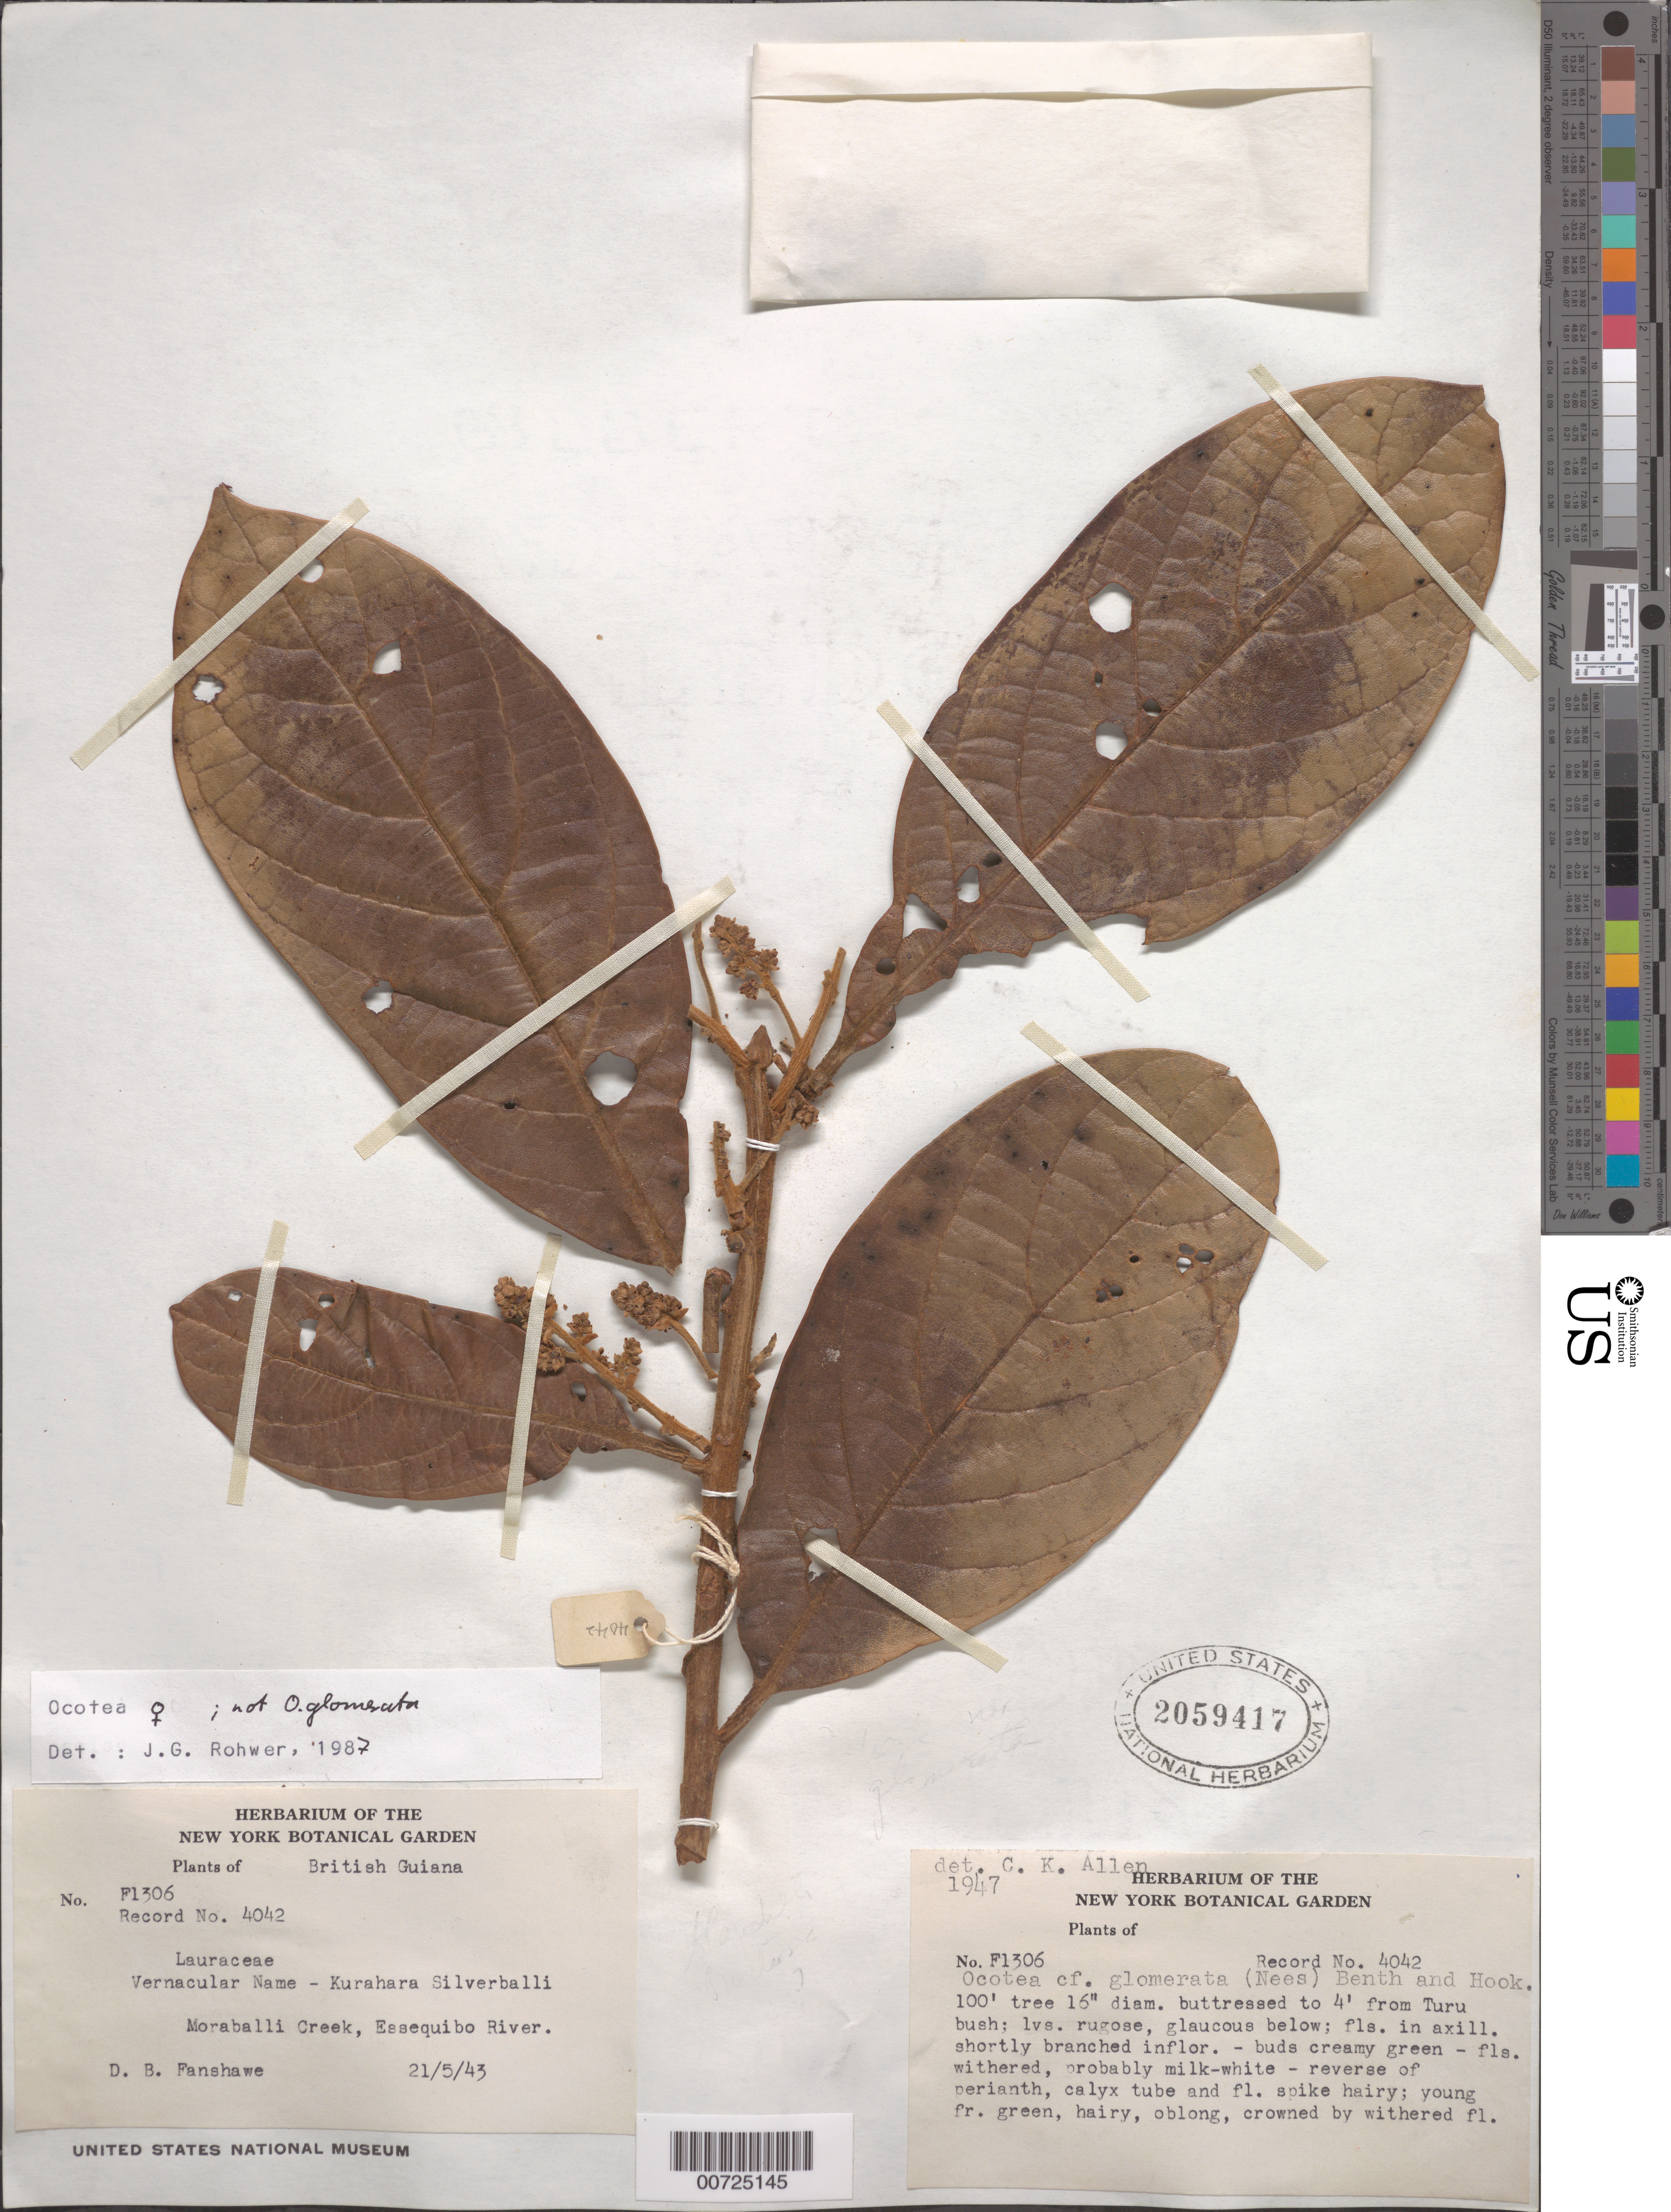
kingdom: Plantae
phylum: Tracheophyta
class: Magnoliopsida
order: Laurales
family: Lauraceae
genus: Ocotea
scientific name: Ocotea sp.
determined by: Rohwer, J. G.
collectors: D. B. Fanshawe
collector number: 4042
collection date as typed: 21-May-43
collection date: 1943-05-21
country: Guyana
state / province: U. Demerara-Berbice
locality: Essequibo R., Moraballi Creek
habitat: Turu bush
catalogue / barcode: US 2059417